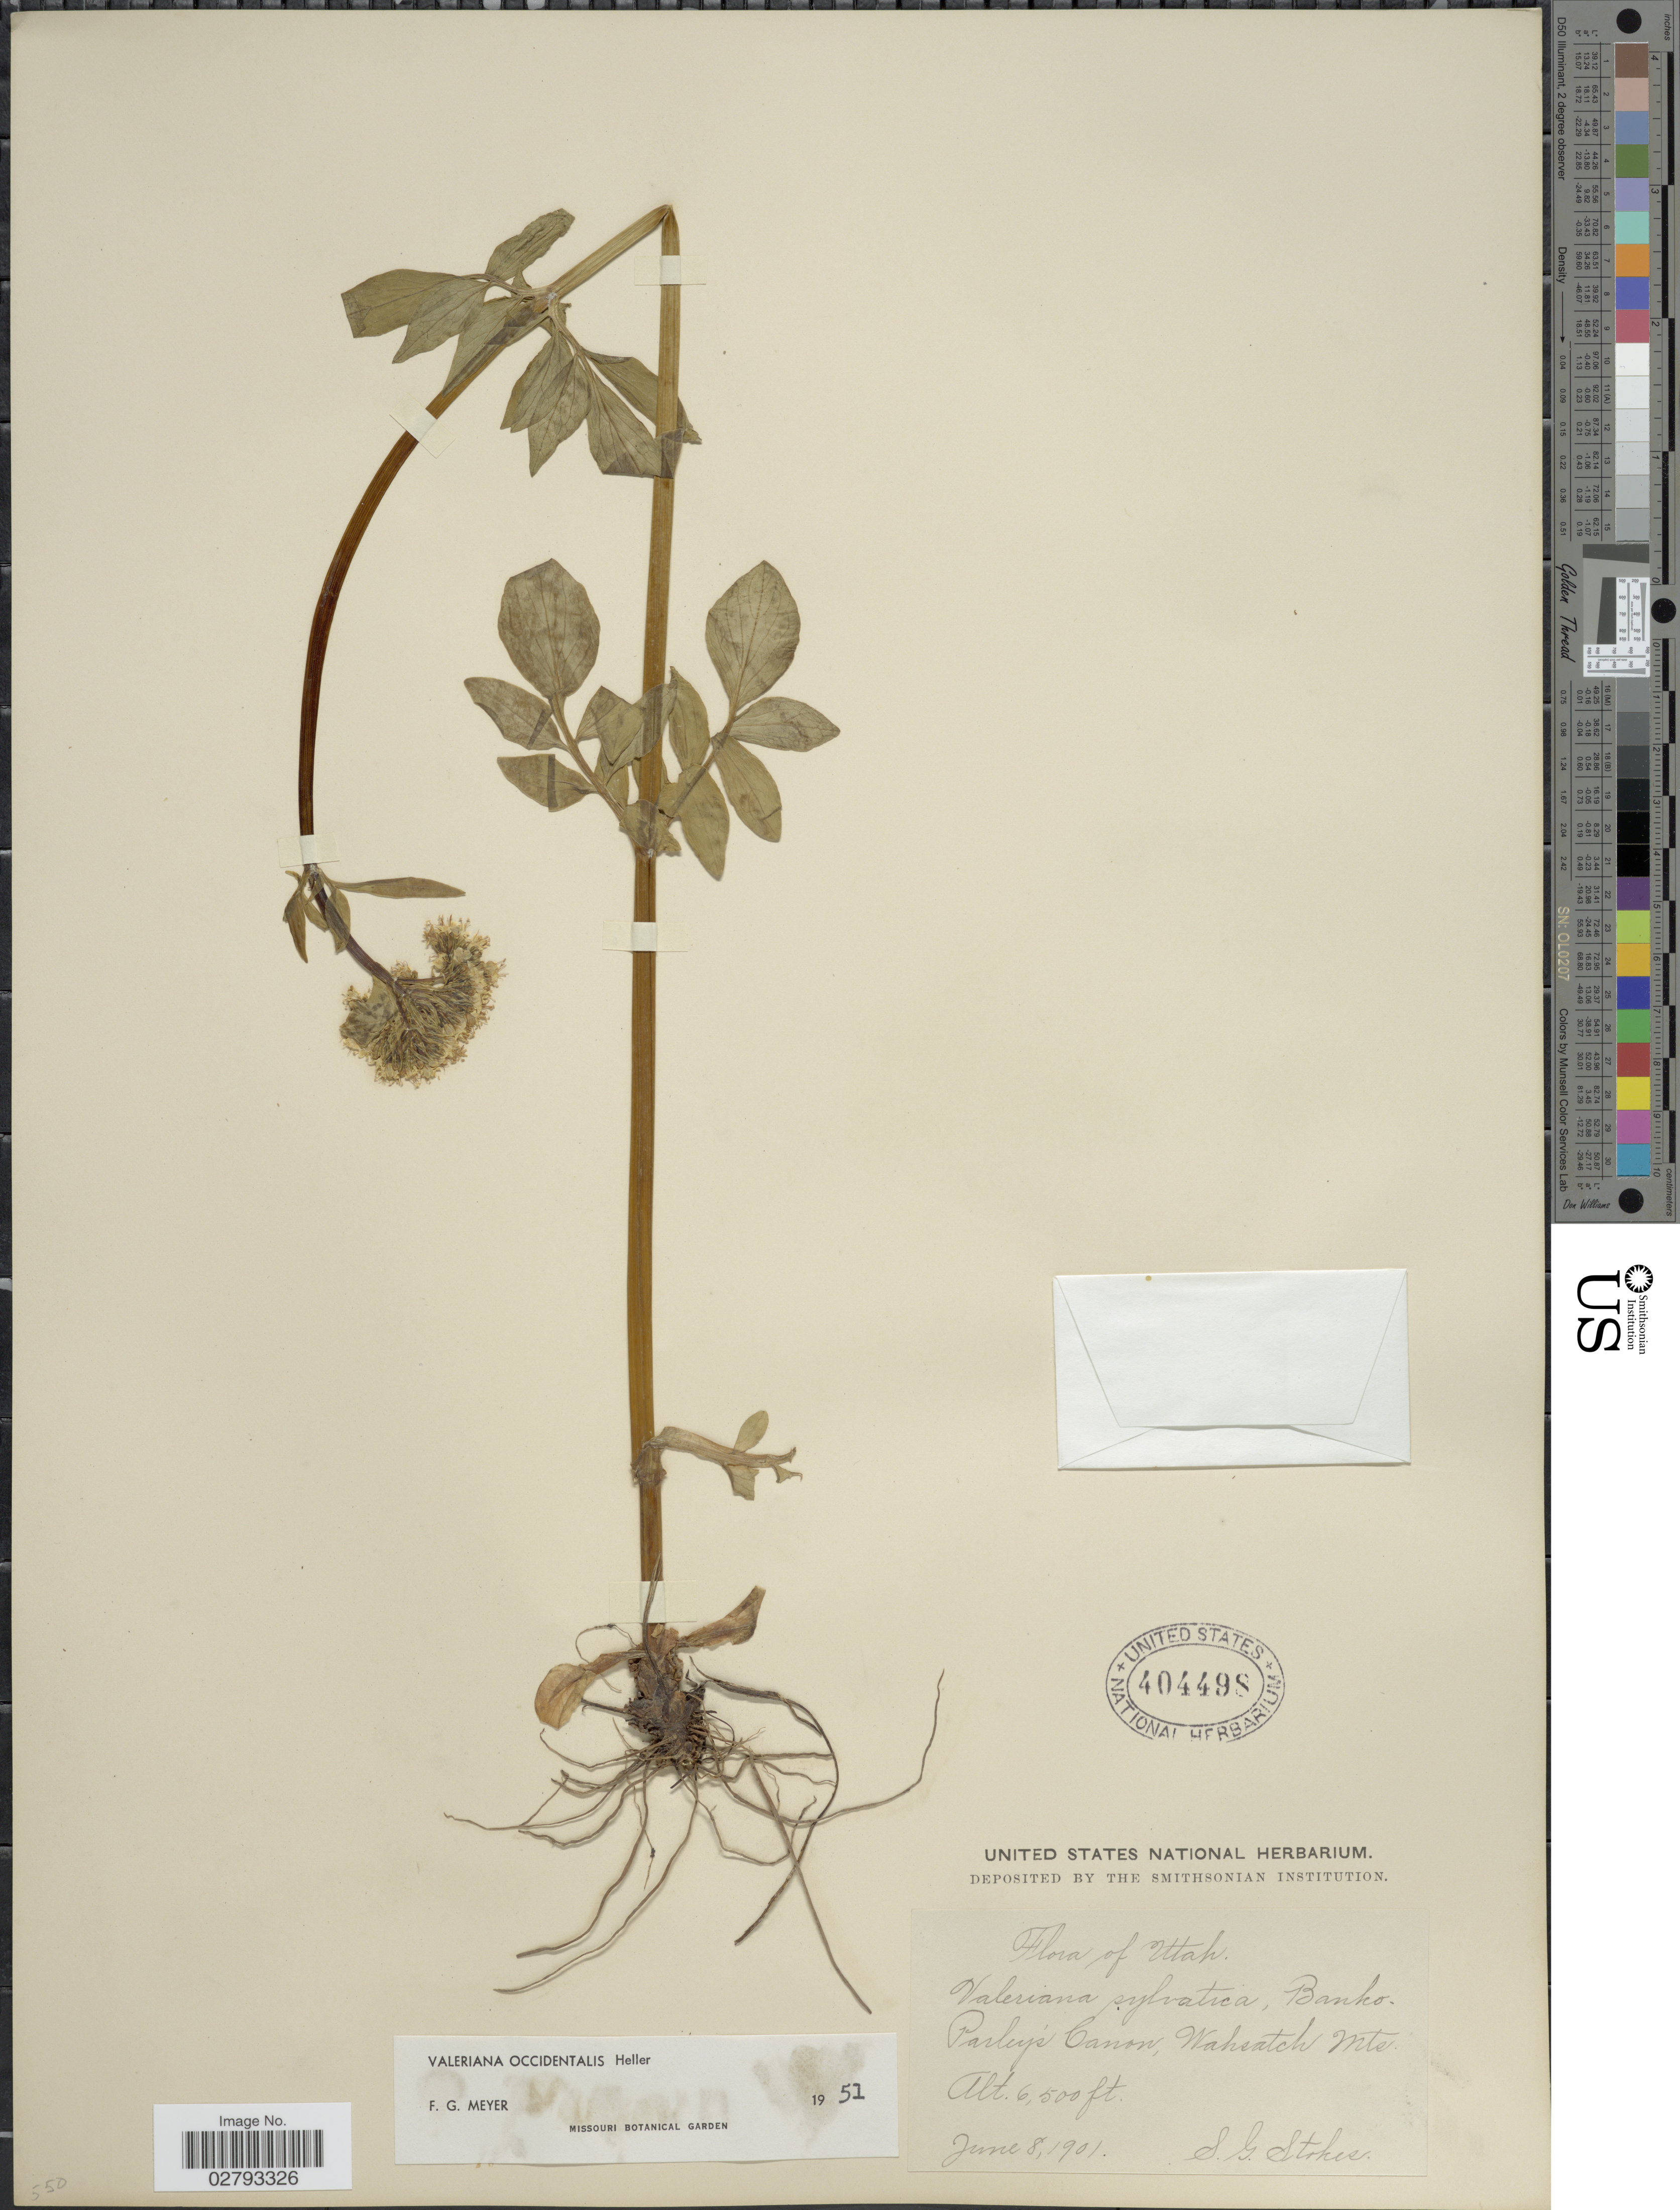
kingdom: Plantae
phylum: Tracheophyta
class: Magnoliopsida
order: Dipsacales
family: Caprifoliaceae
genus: Valeriana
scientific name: Valeriana occidentalis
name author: A. Heller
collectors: S. G. Stokes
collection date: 1901-06-08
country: United States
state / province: Utah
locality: Parley's Canon, Wahsatch Mts.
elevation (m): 1981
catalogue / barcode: US 404498